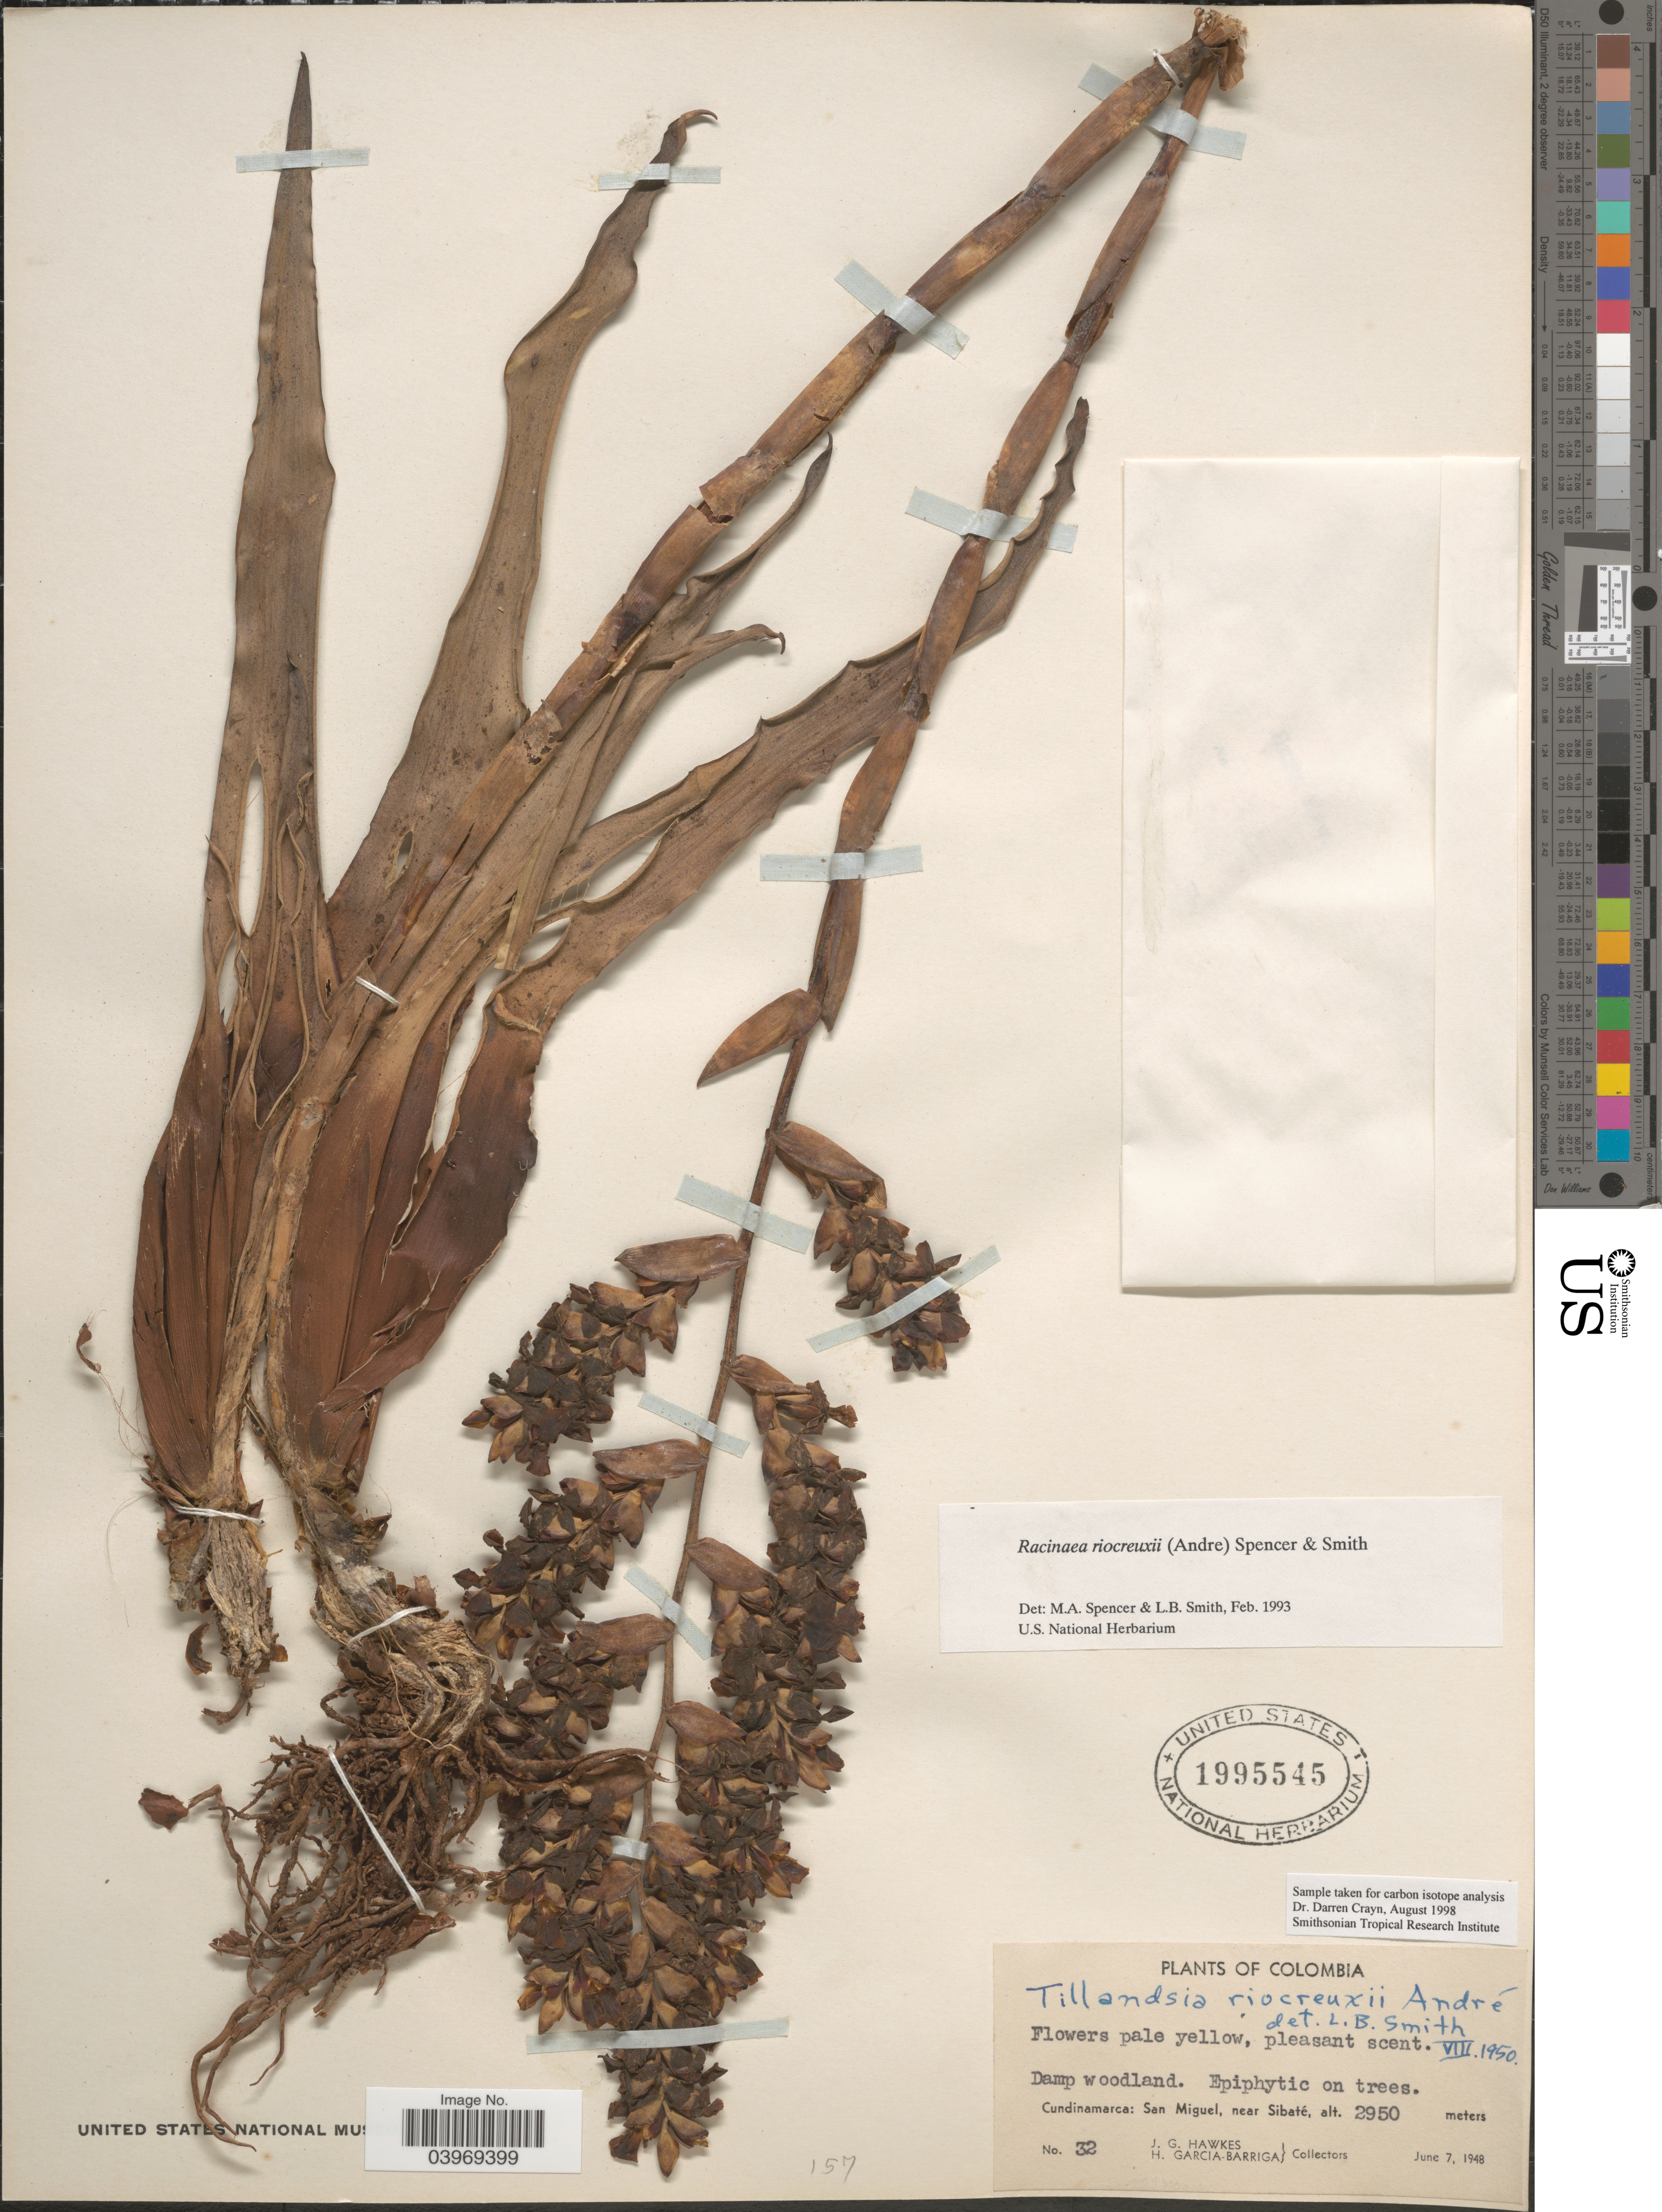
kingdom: Plantae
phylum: Tracheophyta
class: Liliopsida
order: Poales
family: Bromeliaceae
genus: Racinaea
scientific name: Racinaea riocreuxii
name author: (André) M.A. Spencer & L.B. Sm.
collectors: J. Hawkes & H. García Barriga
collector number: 32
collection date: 1948-06-07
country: Colombia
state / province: Cundinamarca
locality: San Miguel, near Sibaté.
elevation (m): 2950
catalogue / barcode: US 1995545